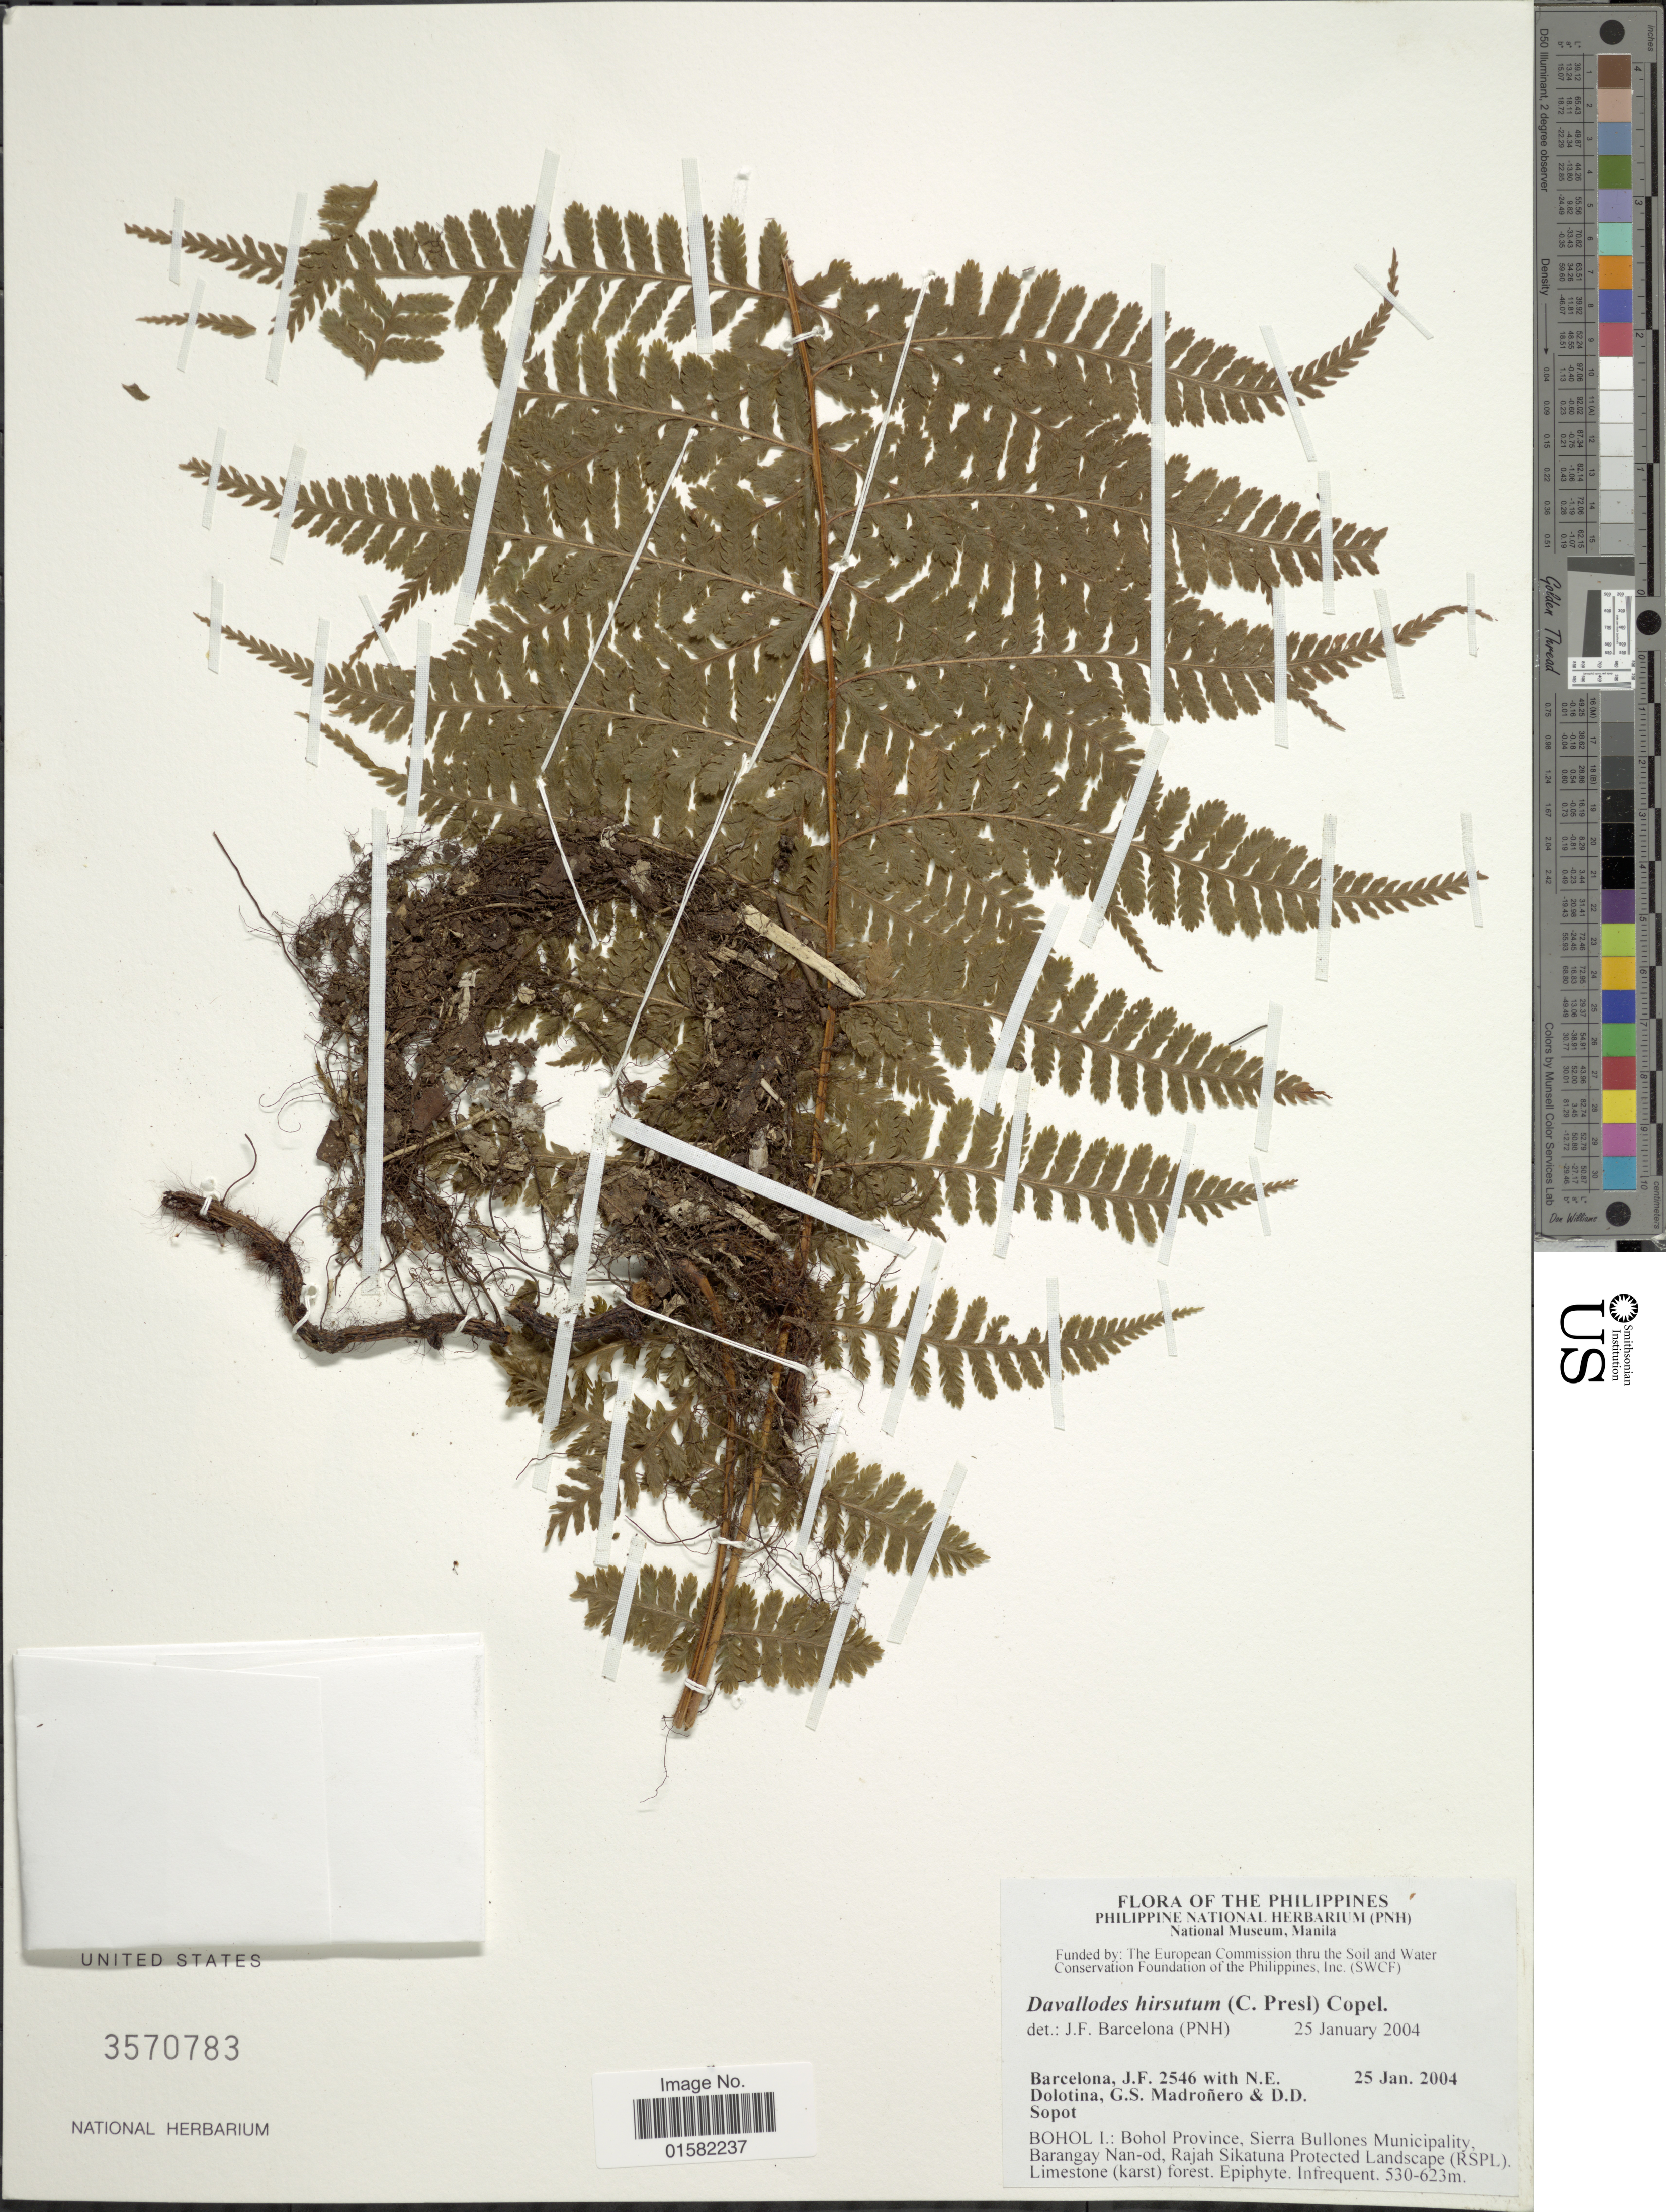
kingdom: Plantae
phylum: Tracheophyta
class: Polypodiopsida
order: Polypodiales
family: Davalliaceae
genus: Davallodes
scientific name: Davallodes hirsutum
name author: (J. Sm.) Copel.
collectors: J. F. Barcelona, N. Dolotina, G. Madroñero & D. Sopot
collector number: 2546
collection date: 2004-01-25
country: Philippines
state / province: Central Visayas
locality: Bohol I: Bohol Province, Sierra Bullones Municipality Barangay Nan-od, Rajah Sikatuna Protected Landscape (RSLP). Limestone (karst) forest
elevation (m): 530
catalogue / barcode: US 3570783